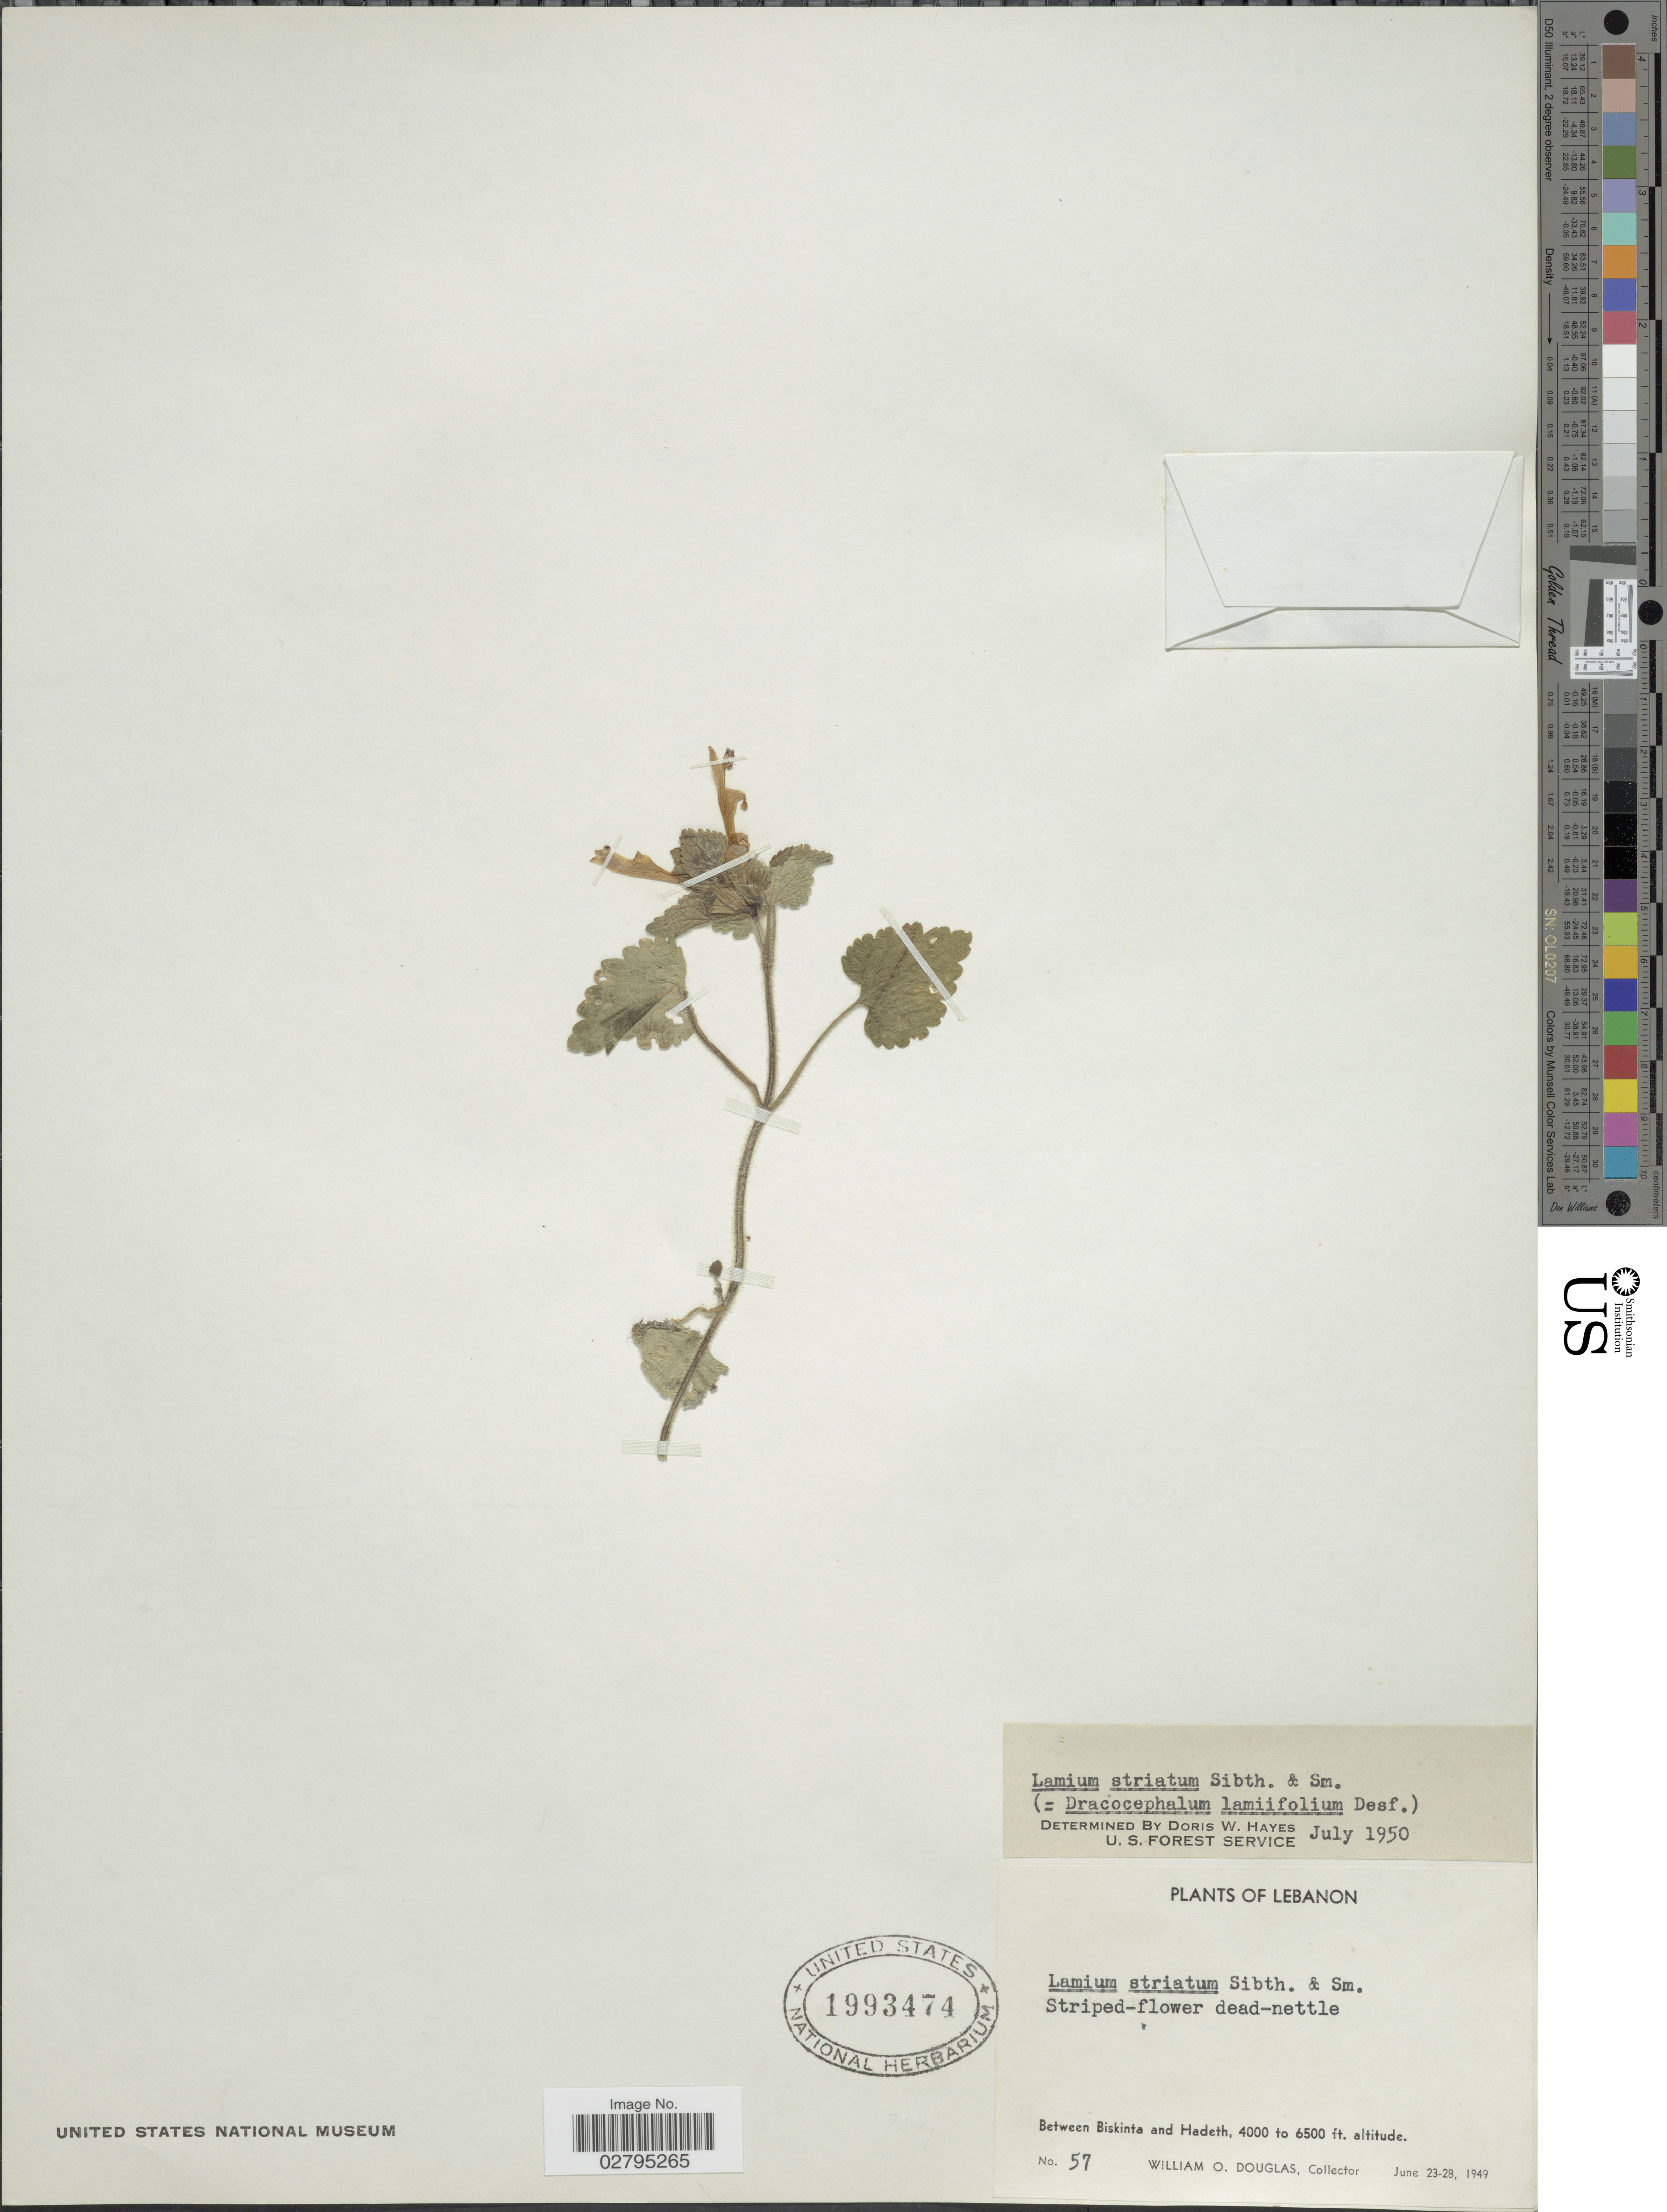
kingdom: Plantae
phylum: Tracheophyta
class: Magnoliopsida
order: Lamiales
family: Lamiaceae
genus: Lamium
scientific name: Lamium garganicum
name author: L.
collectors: W. Douglas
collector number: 57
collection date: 1949-06-23/1949-06-28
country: Lebanon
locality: Between Biskinta and Hadeth.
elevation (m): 1219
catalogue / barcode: US 1993474